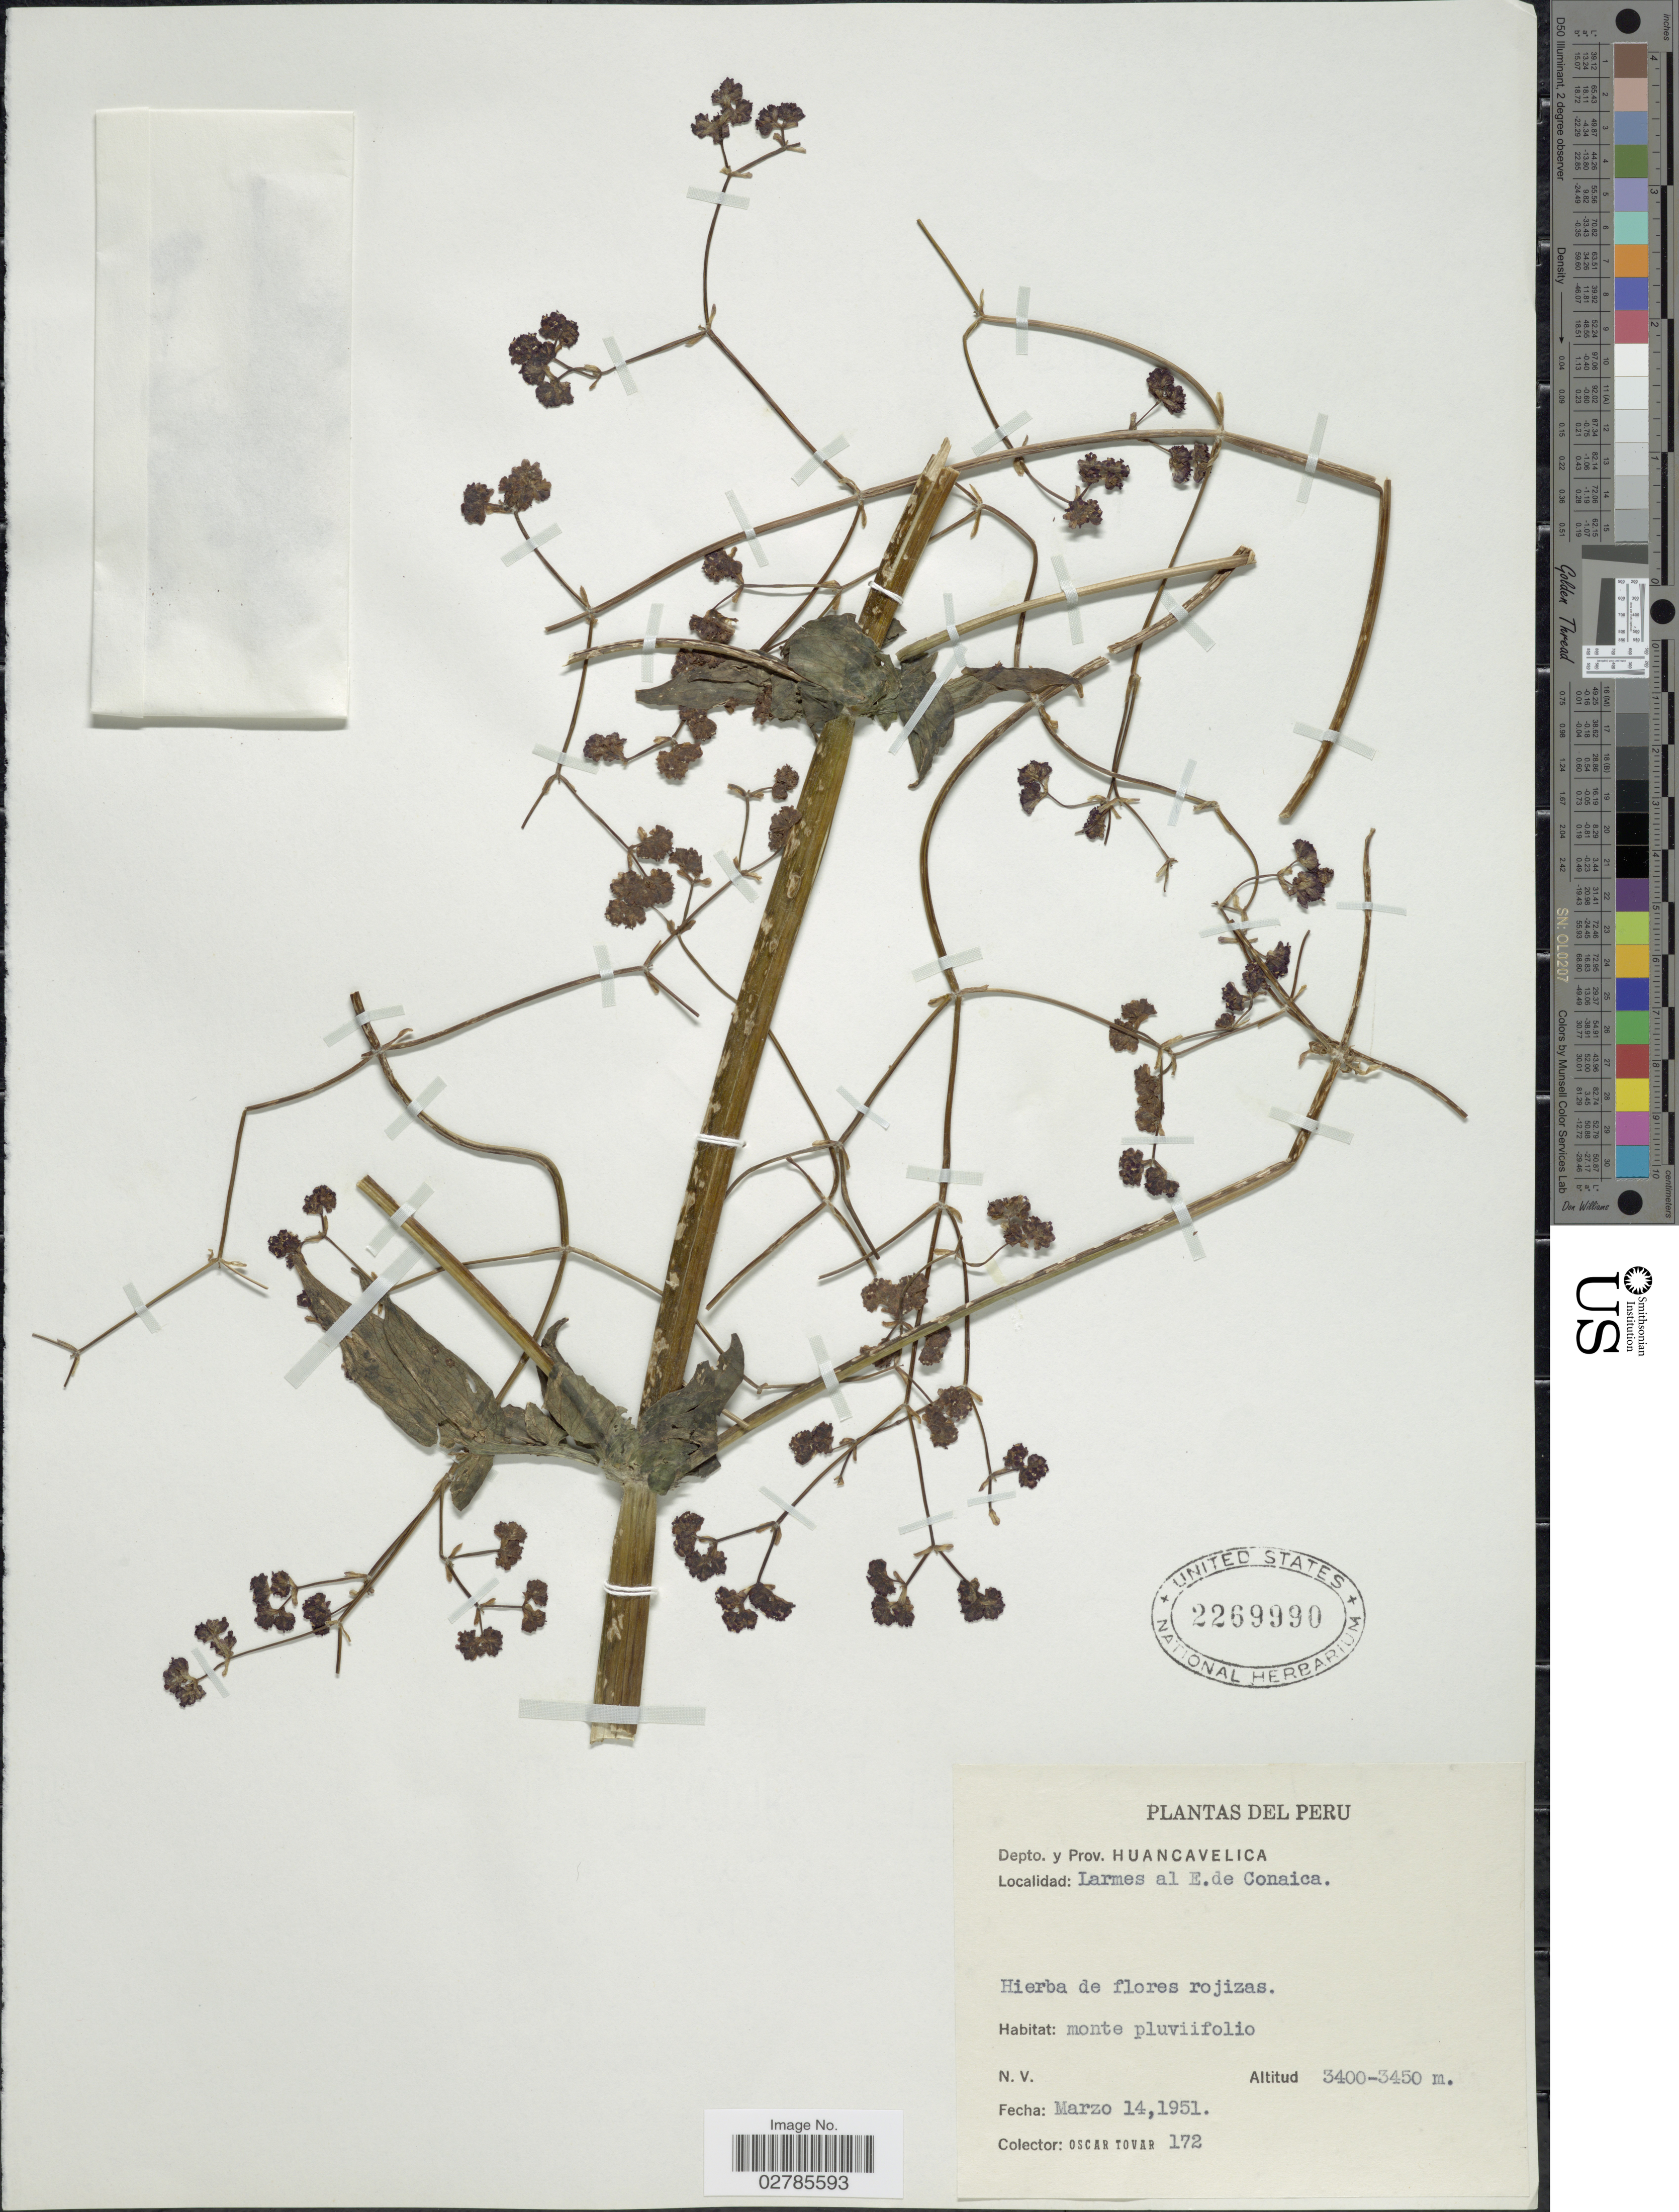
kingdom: Plantae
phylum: Tracheophyta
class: Magnoliopsida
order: Dipsacales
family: Caprifoliaceae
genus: Valeriana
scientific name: Valeriana sp.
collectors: Ó. Tovar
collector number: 172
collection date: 1951-03-14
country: Peru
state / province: Huancavelica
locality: Depto. y Prov. Huancavelica, Larmes al E. de Conaica.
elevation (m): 3400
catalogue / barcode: US 2269990